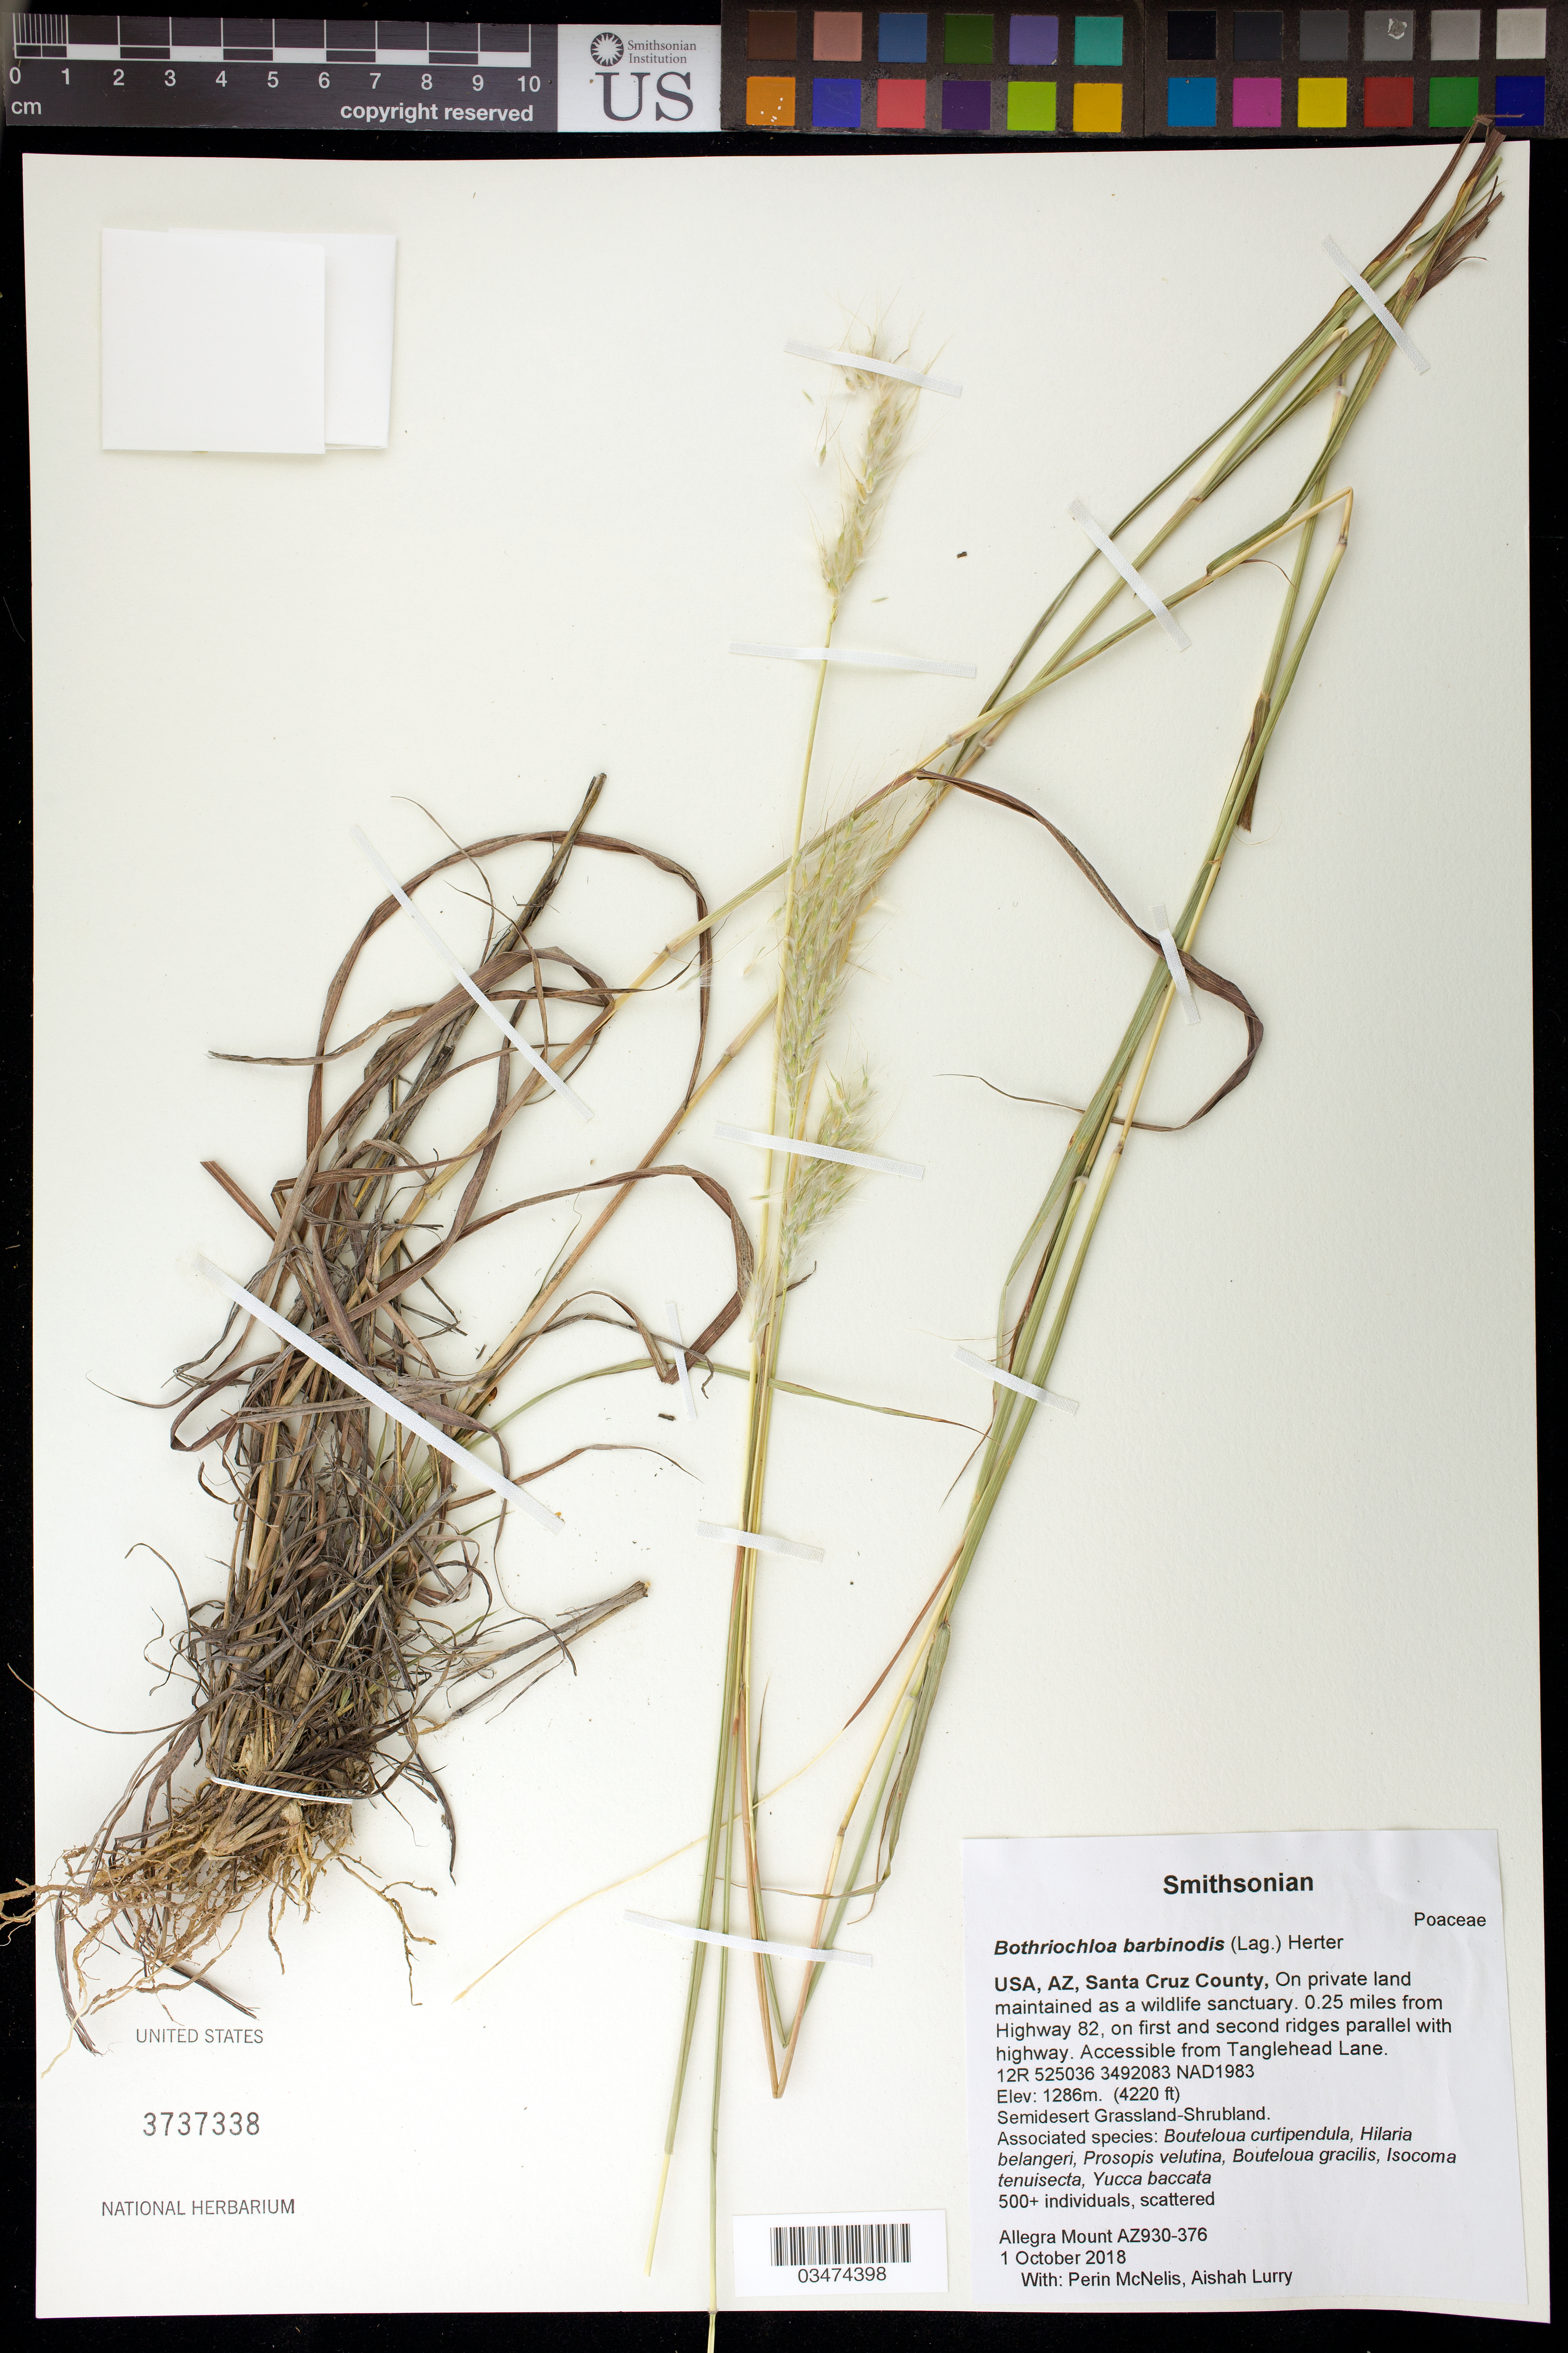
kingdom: Plantae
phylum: Tracheophyta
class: Liliopsida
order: Poales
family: Poaceae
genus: Bothriochloa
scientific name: Bothriochloa barbinodis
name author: (Lag.) Herter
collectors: A. Mount, P. McNelis & A. Lurry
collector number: AZ930-376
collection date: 2018-10-01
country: United States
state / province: Arizona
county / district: Santa Cruz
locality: On private land maintained as wildlife sanctuary, 0.25 mi. from Hwy 82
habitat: Semidesert Grassland-Shrubland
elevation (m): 1286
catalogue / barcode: US 3737338